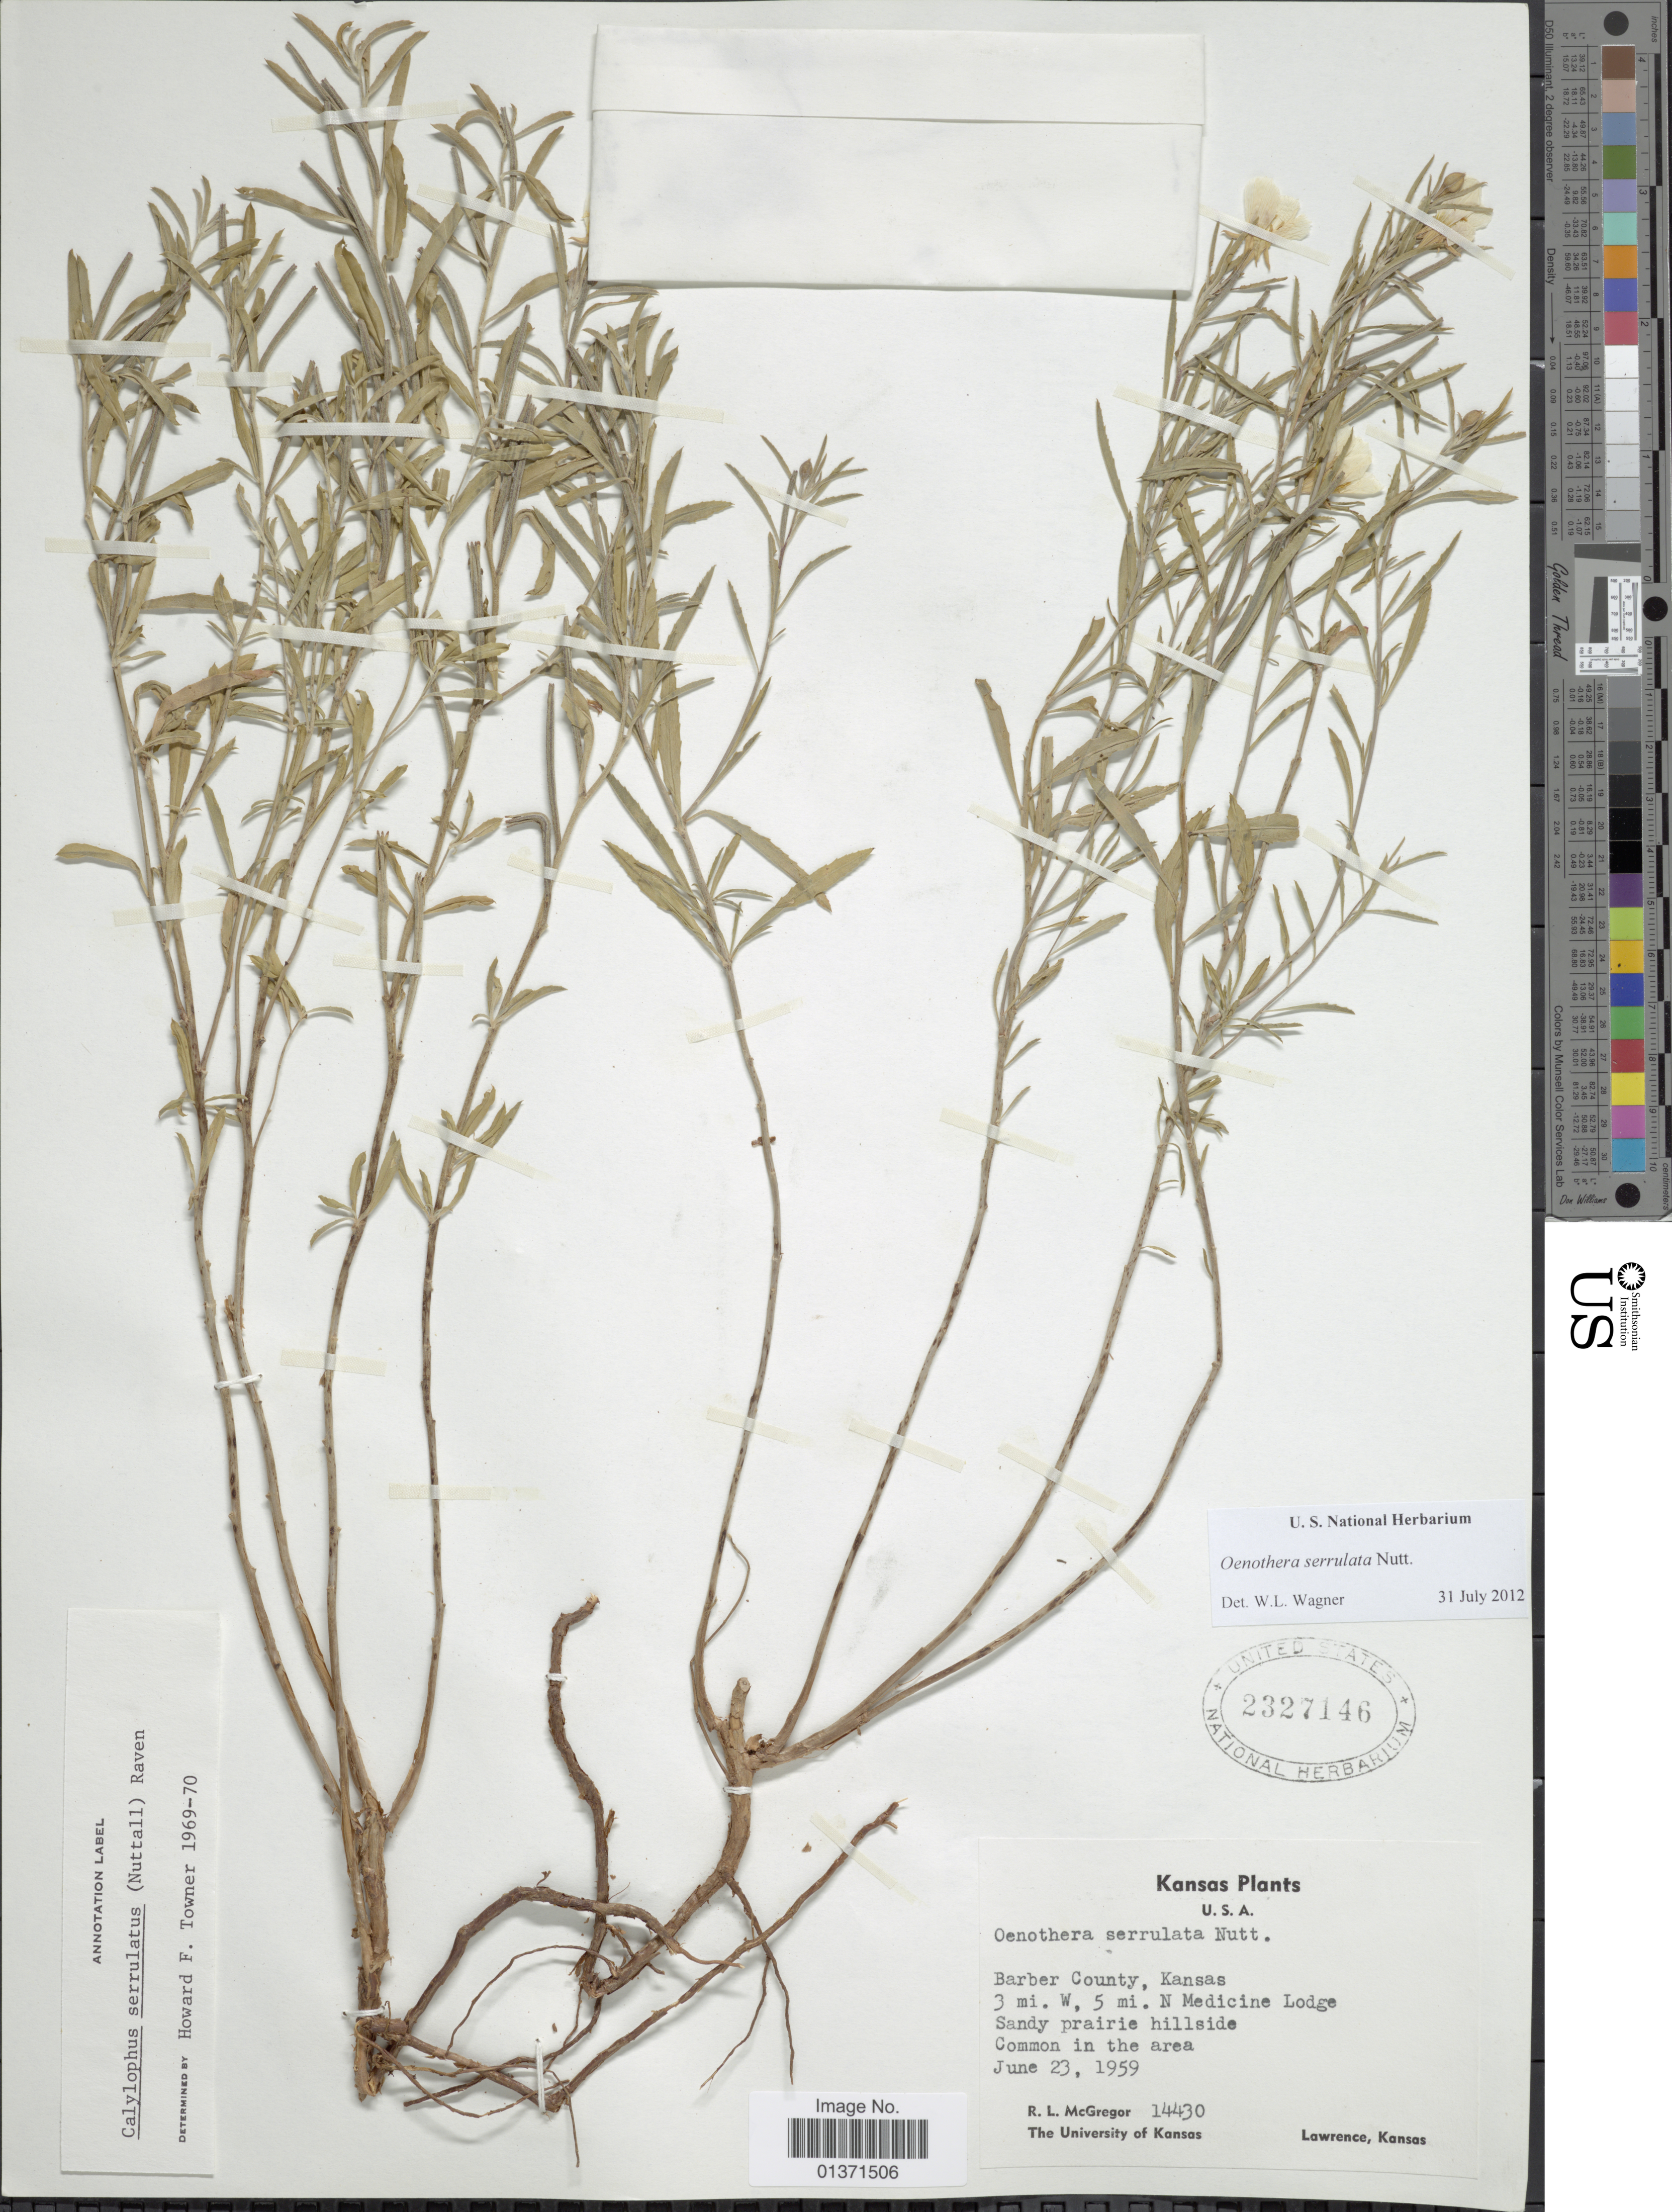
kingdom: Plantae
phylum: Tracheophyta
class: Magnoliopsida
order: Myrtales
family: Onagraceae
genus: Oenothera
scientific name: Oenothera serrulata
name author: Nutt.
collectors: R. McGregor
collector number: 14430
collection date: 1959-06-23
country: United States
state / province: Kansas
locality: Barber County, 3 mi. W, 5 mi. N Medicine Lodge, Sandy prairie hillside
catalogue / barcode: US 2327146